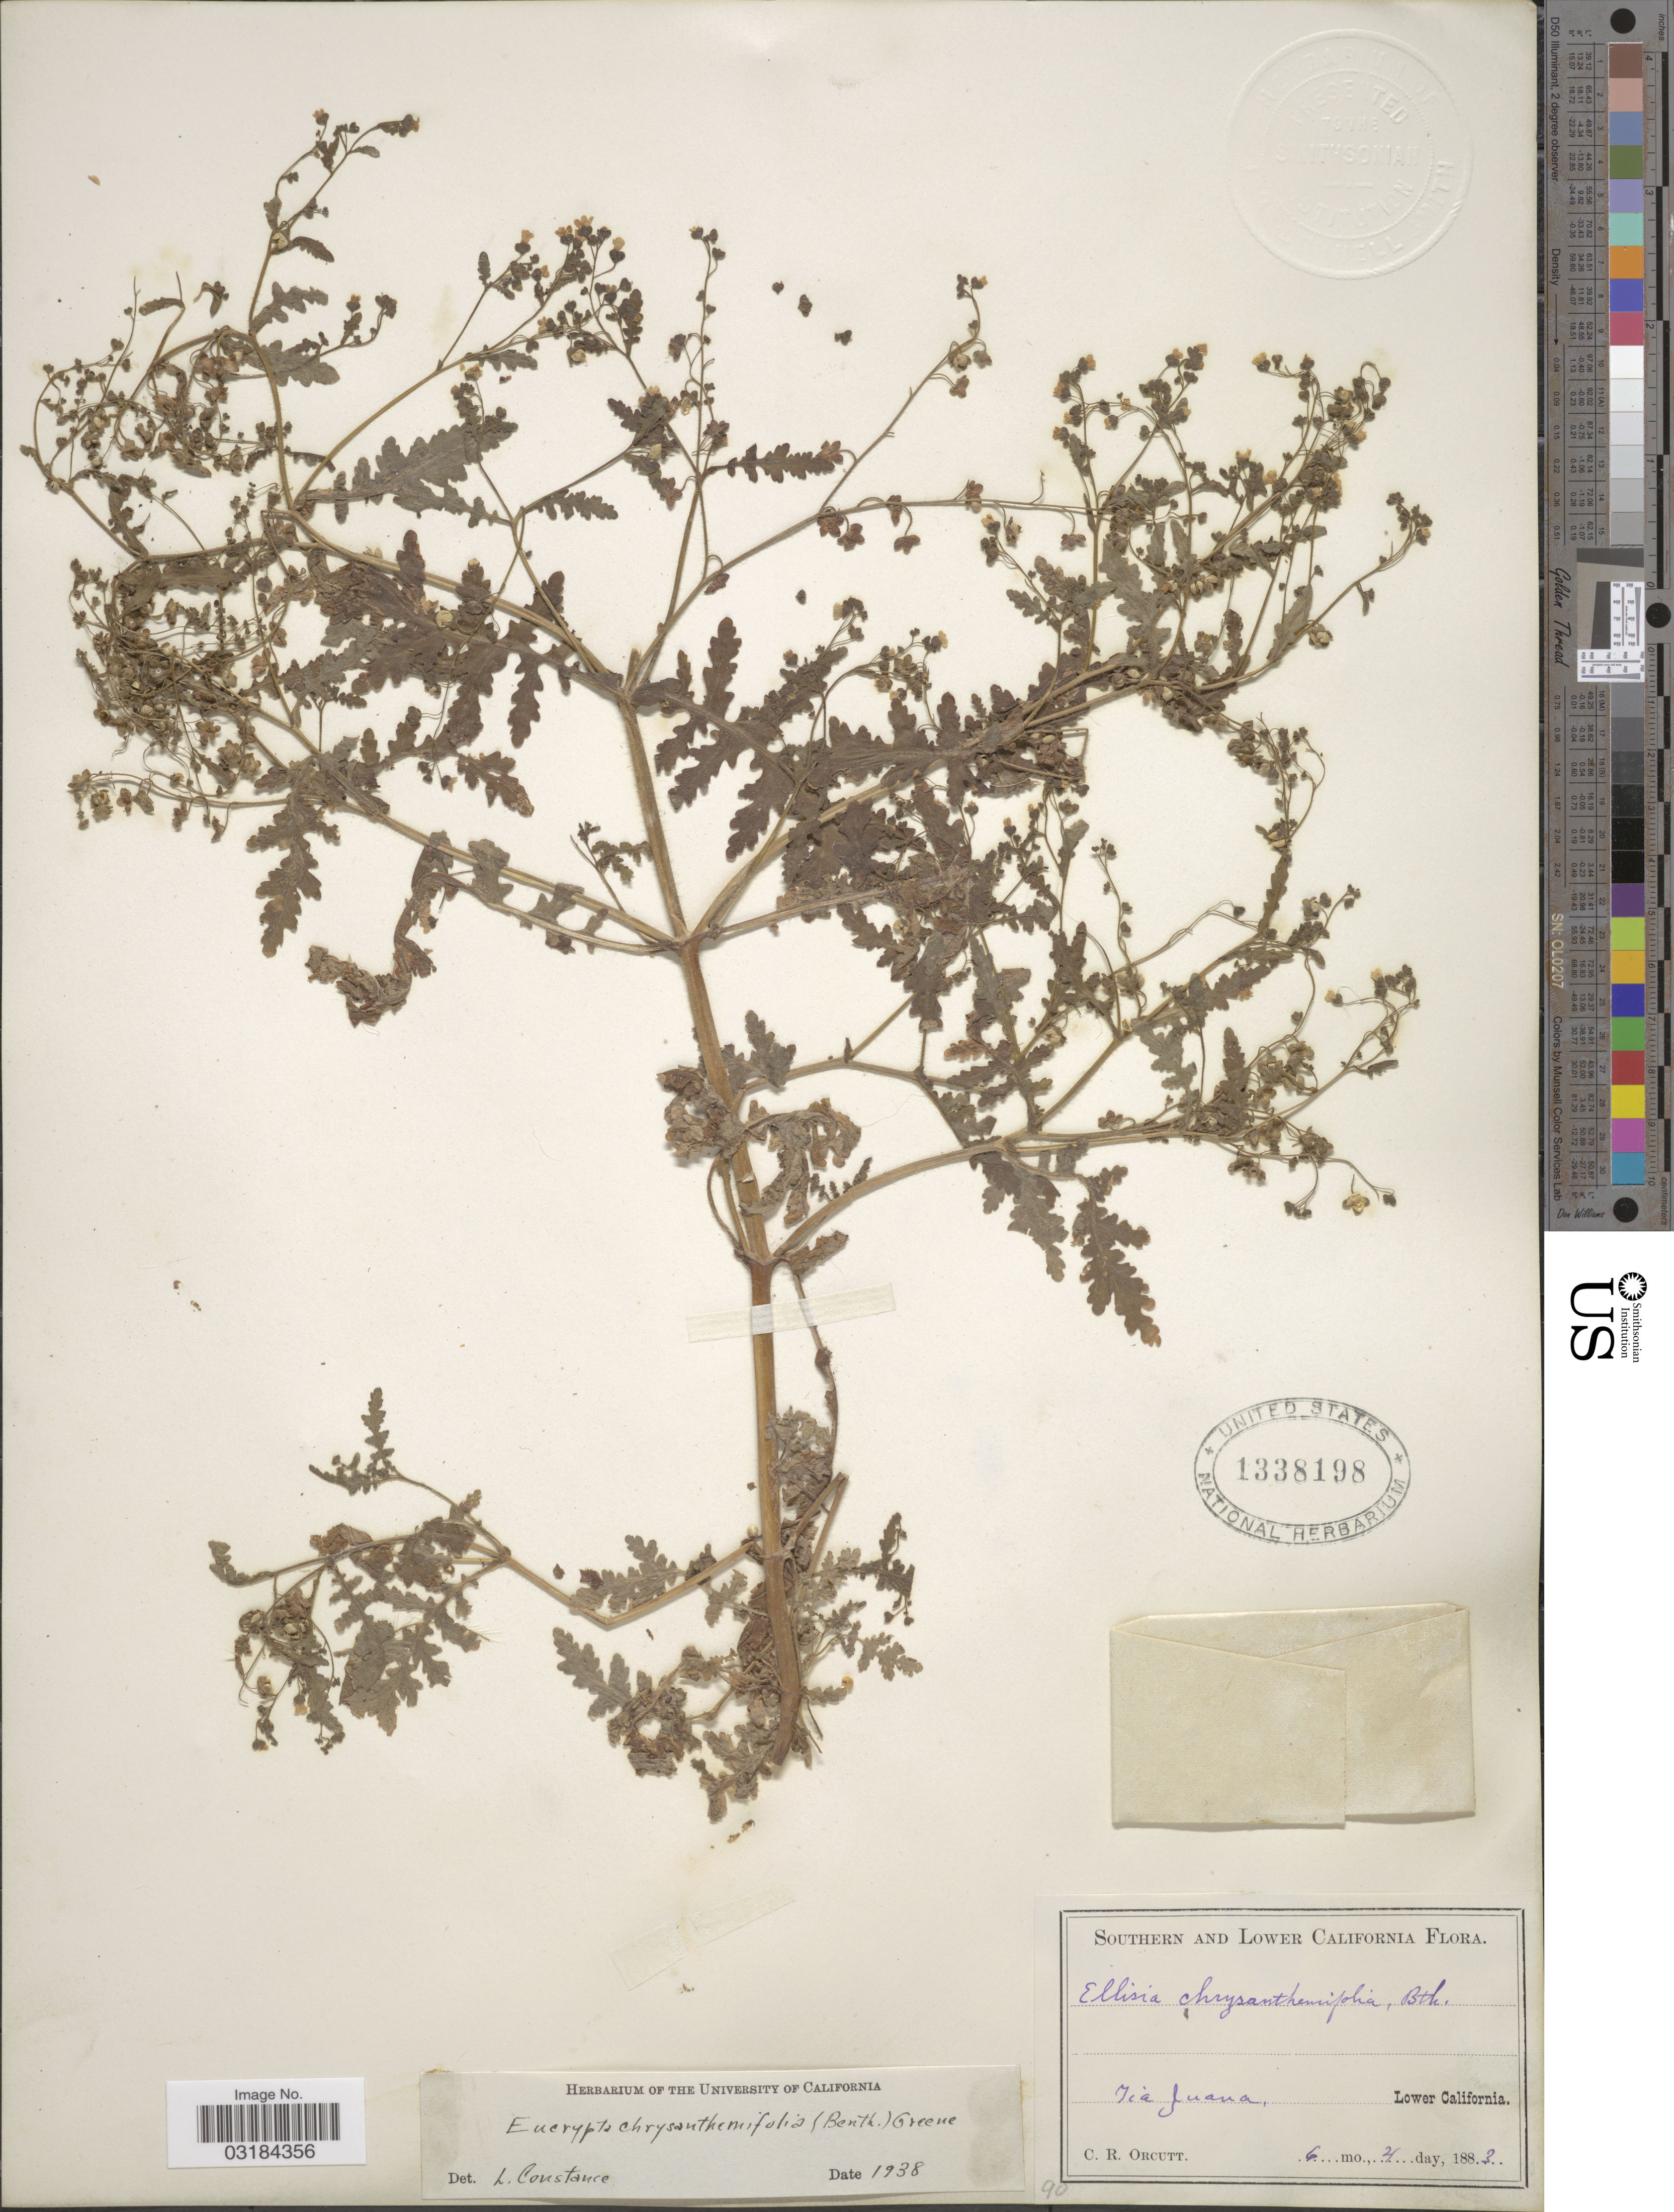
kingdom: Plantae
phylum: Tracheophyta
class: Magnoliopsida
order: Boraginales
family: Hydrophyllaceae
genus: Eucrypta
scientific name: Eucrypta chrysanthemifolia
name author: (Benth.) Greene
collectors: C. R. Orcutt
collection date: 1883-06-21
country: Mexico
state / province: Baja California Norte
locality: Tia Juana, Lower California.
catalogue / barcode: US 1338198